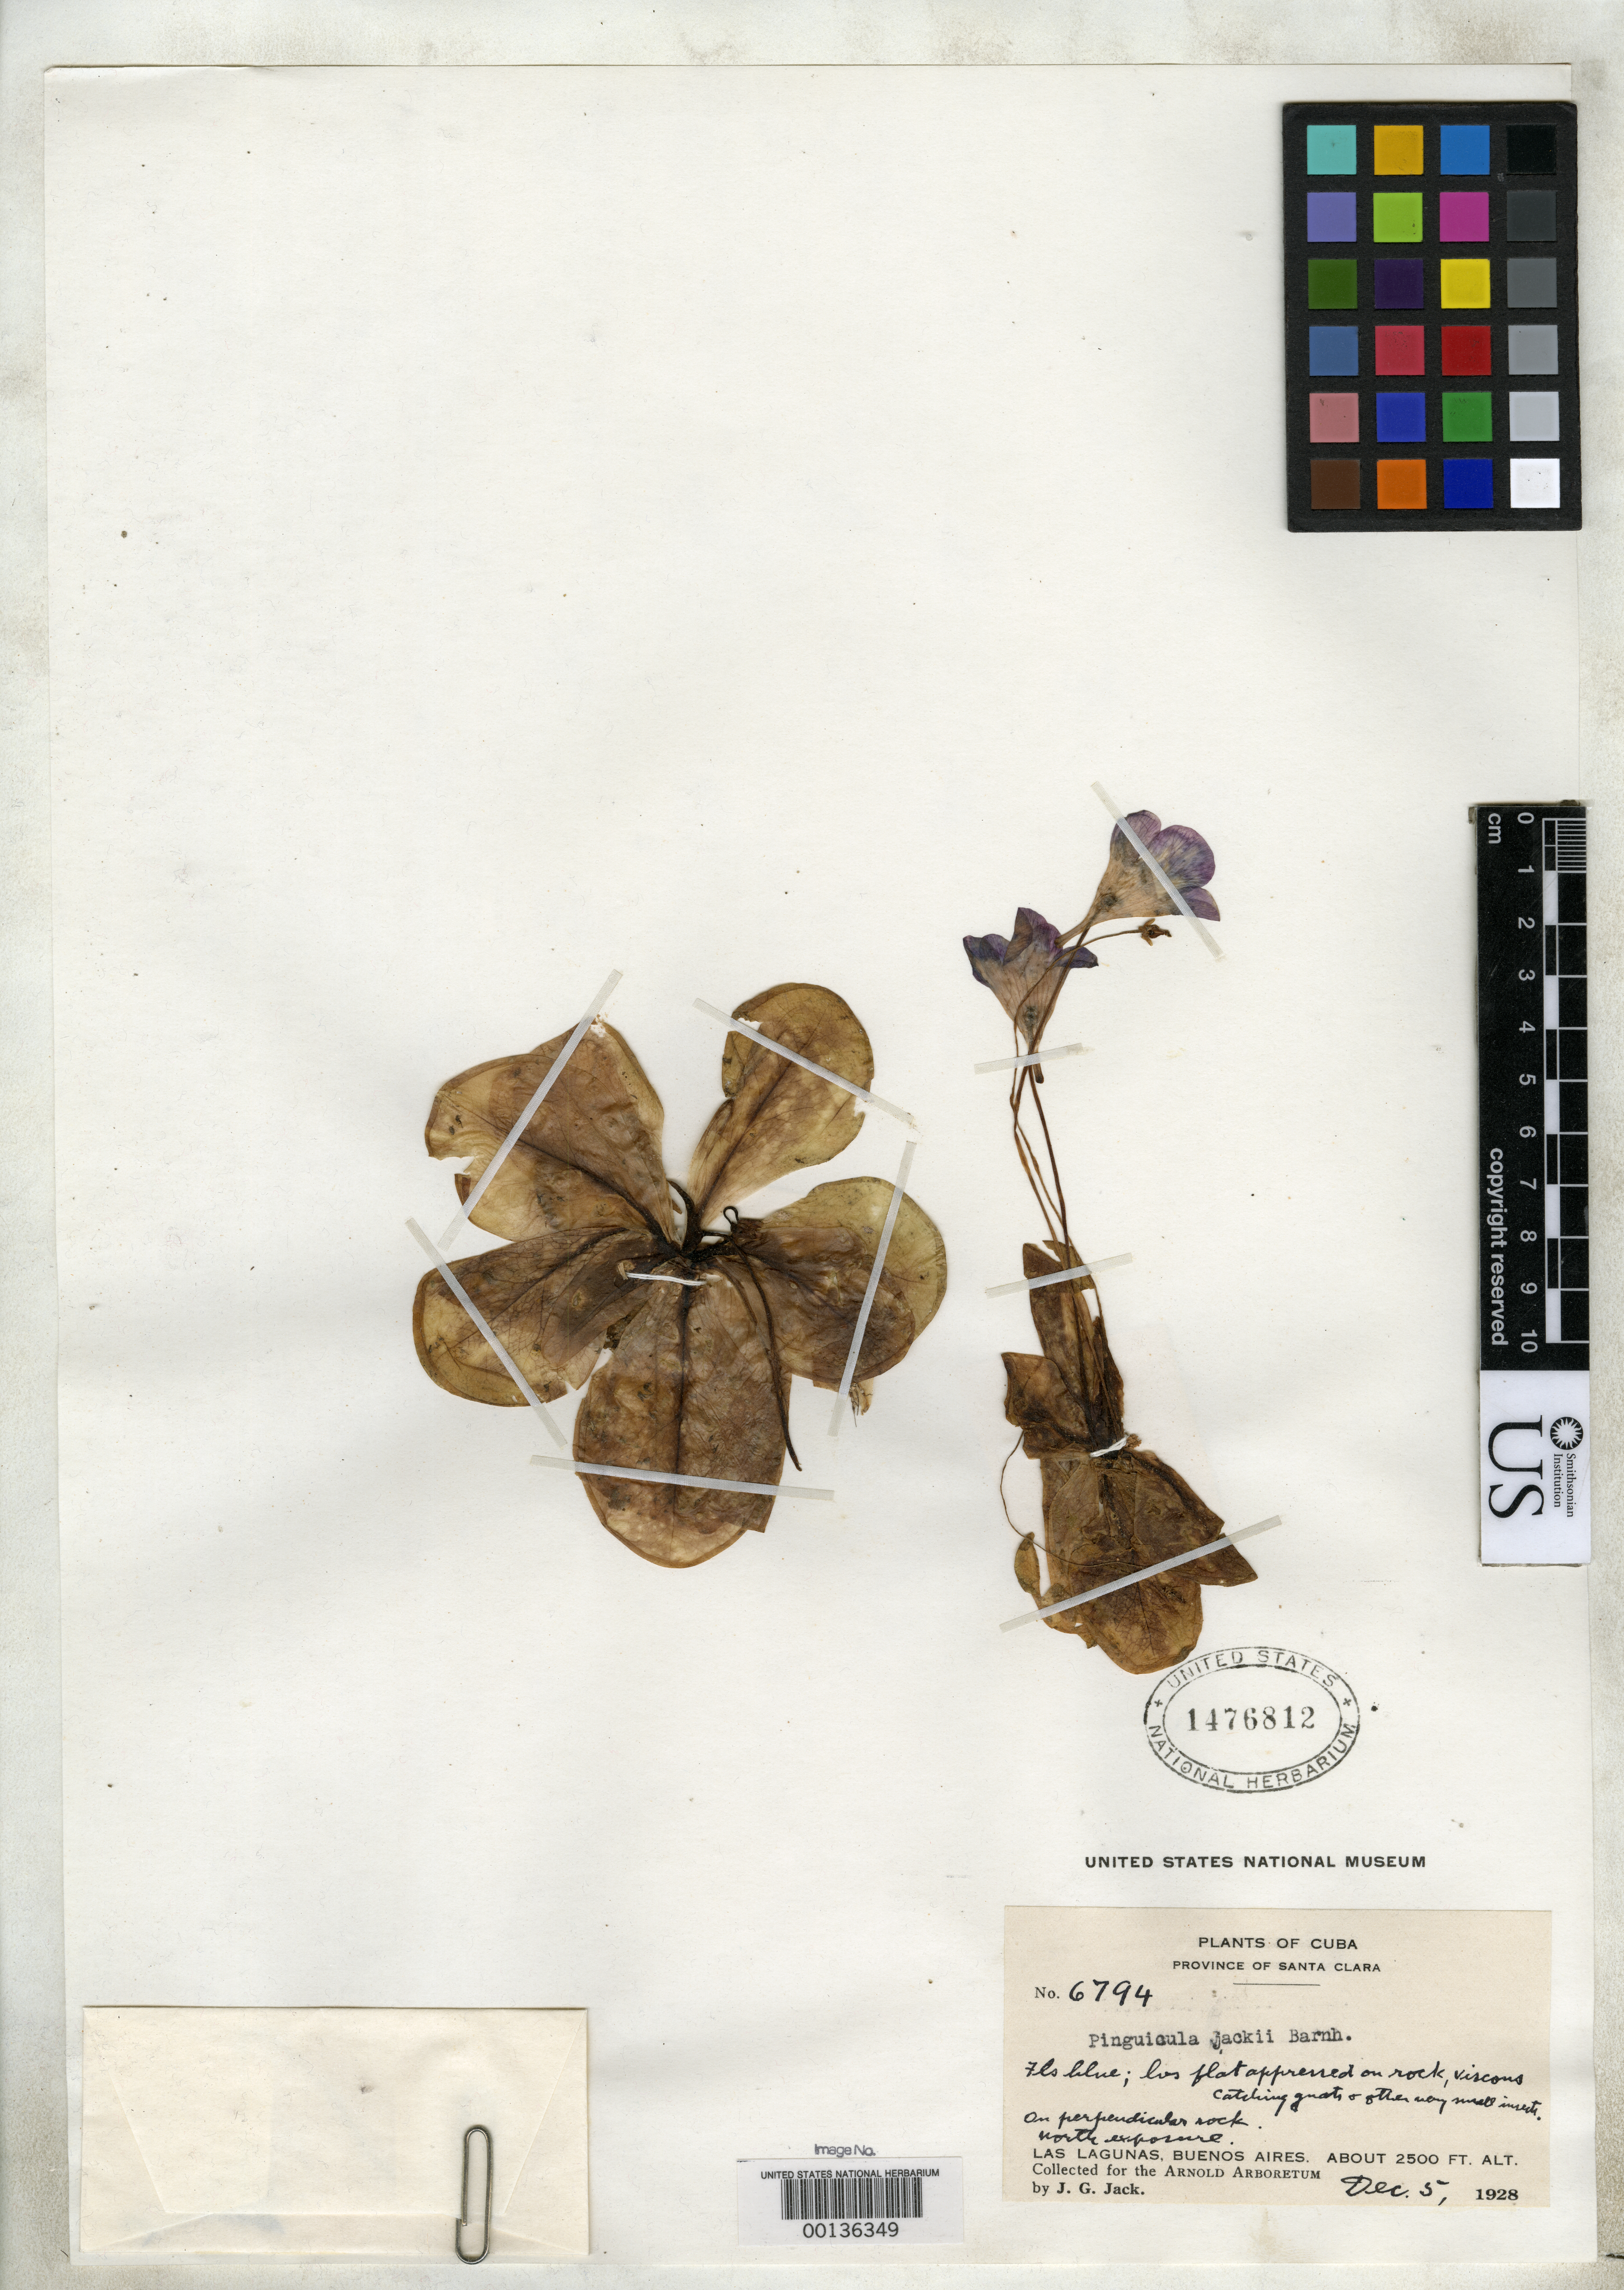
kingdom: Plantae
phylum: Tracheophyta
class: Magnoliopsida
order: Lamiales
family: Lentibulariaceae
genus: Pinguicula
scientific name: Pinguicula jackii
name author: Barnhart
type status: Type Collection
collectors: J. G. Jack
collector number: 6794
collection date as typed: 05 Dec 1928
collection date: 1928-12-05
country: Cuba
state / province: Las Villas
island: Greater Antilles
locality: Santa Clara, Las Lagunas, Buenos Aires.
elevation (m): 762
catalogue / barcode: US 1476812